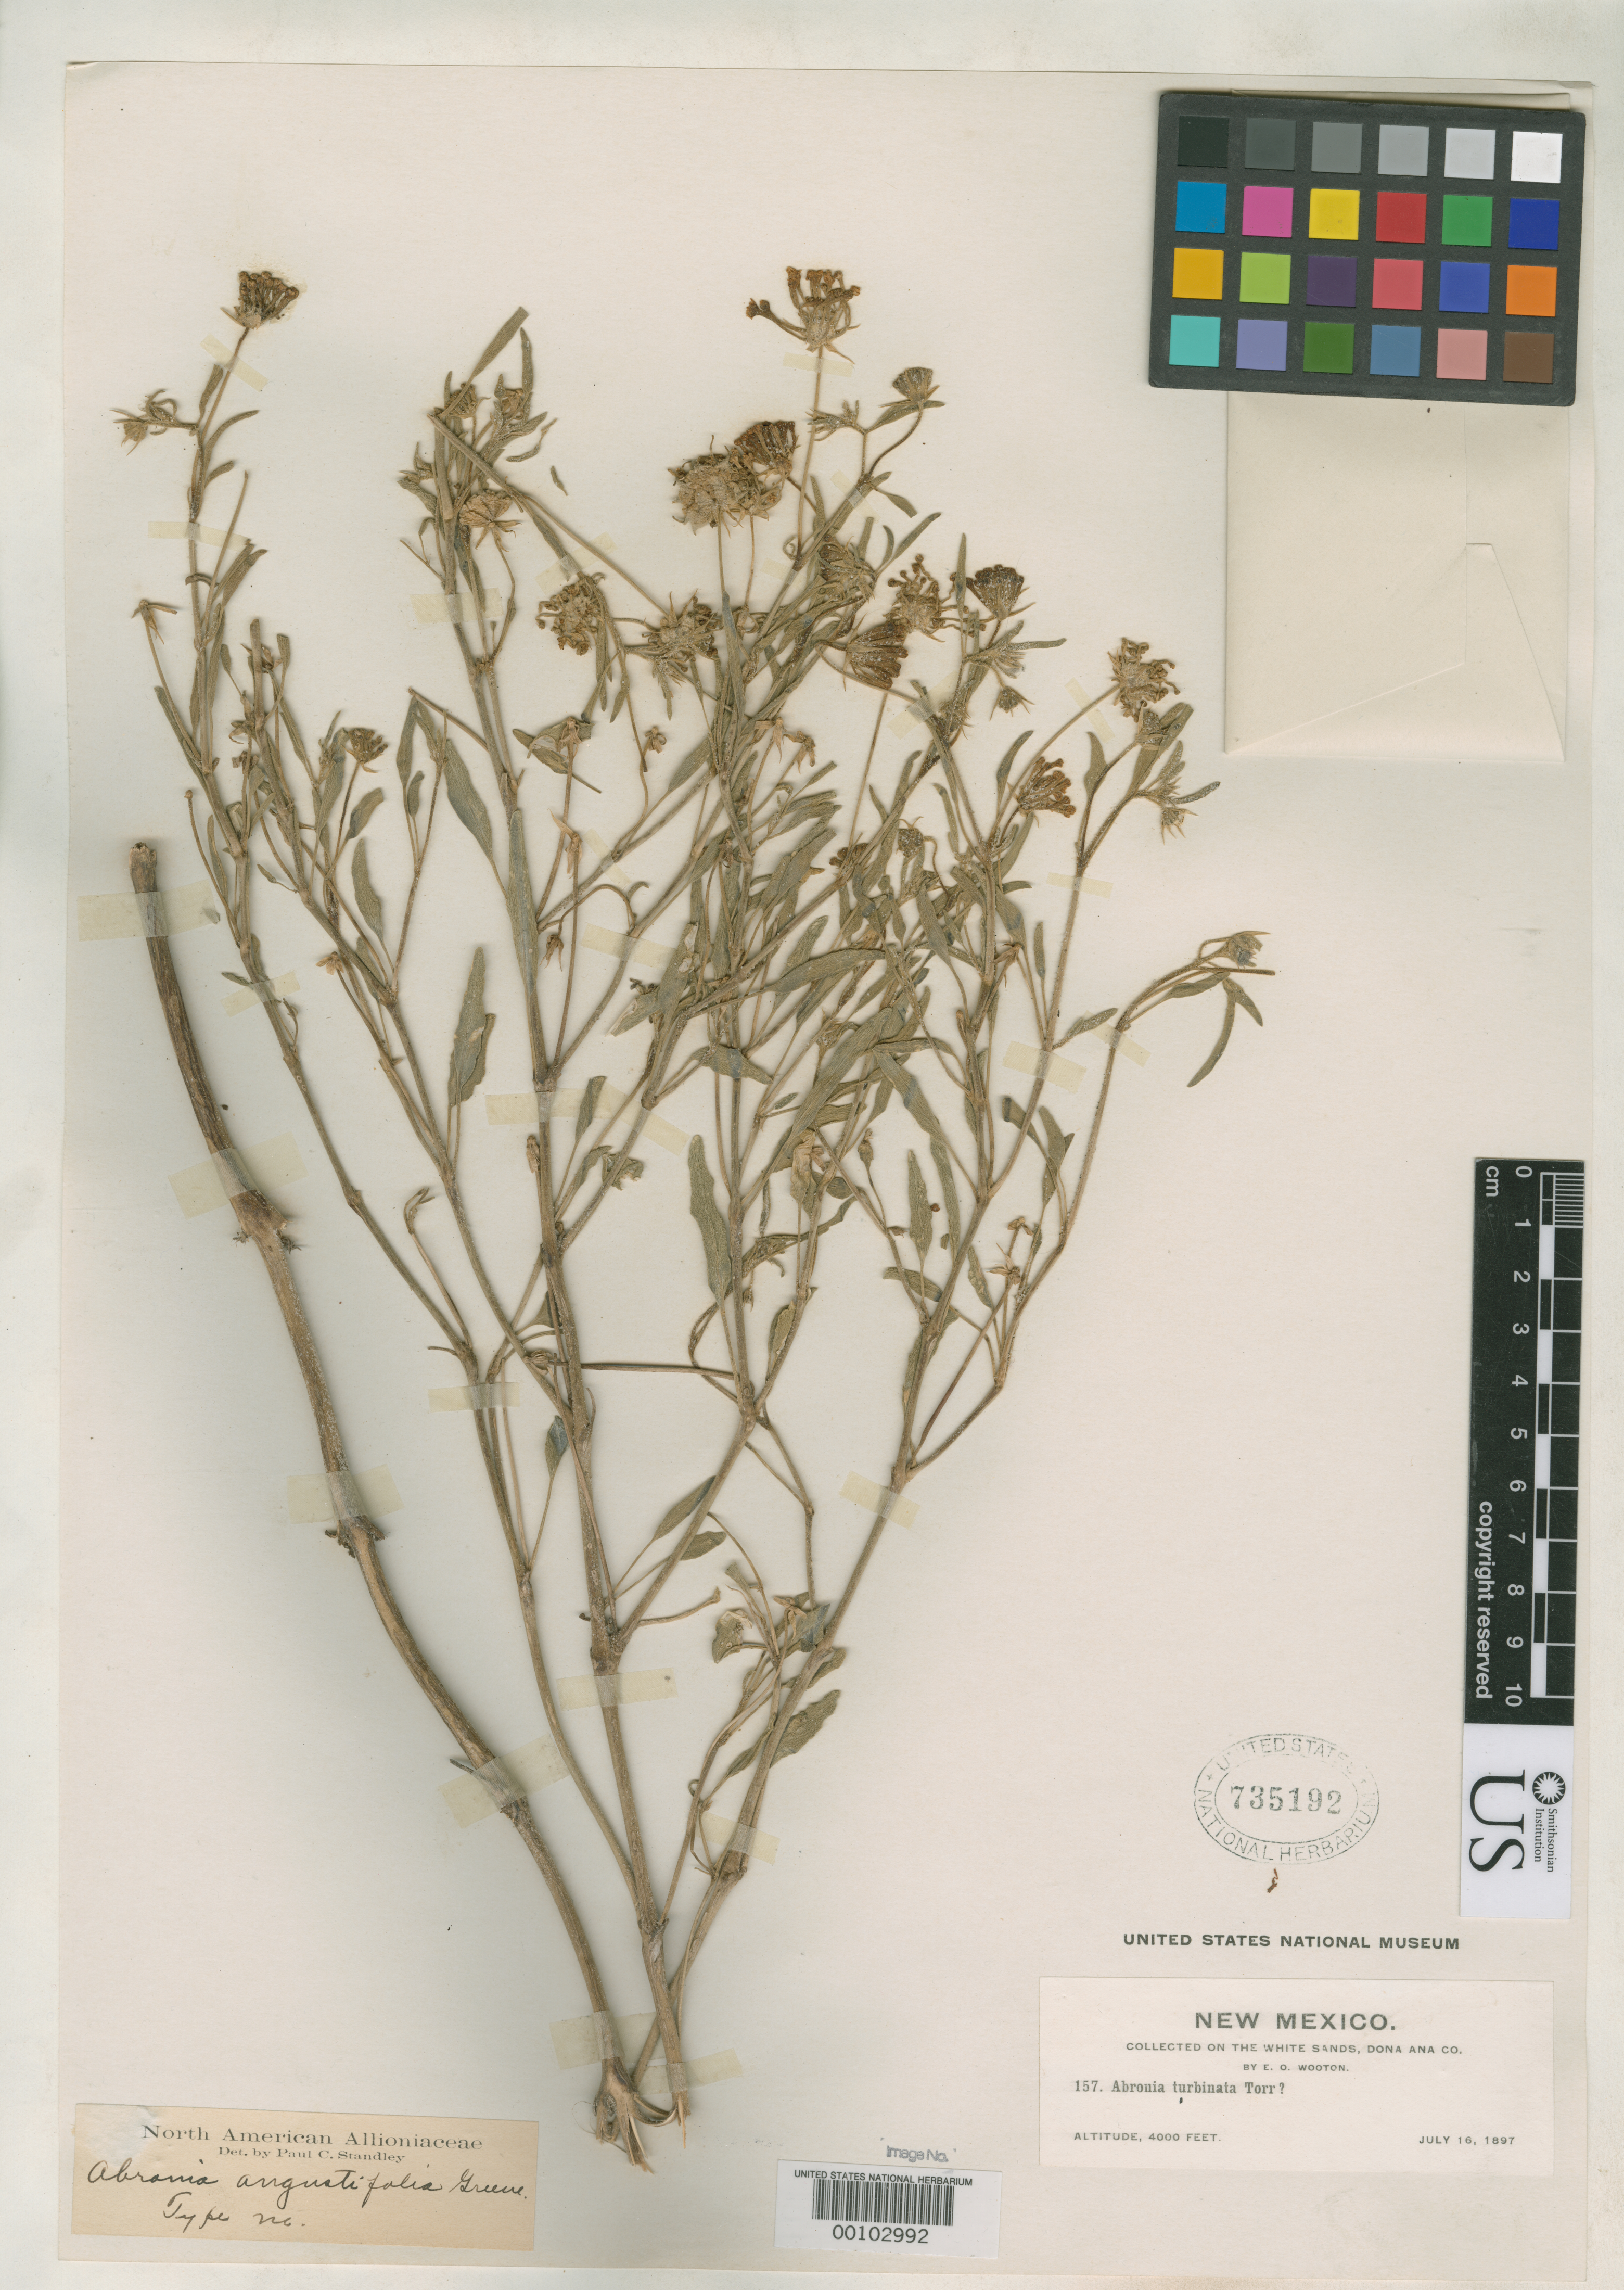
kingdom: Plantae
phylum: Tracheophyta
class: Magnoliopsida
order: Caryophyllales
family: Nyctaginaceae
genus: Abronia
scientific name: Abronia angustifolia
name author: Greene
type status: Isotype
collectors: E. O. Wooton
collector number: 157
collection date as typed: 16 Jul 1897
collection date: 1897-07-16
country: United States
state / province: New Mexico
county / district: Dona Ana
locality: White Sands.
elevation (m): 1219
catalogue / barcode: US 735192